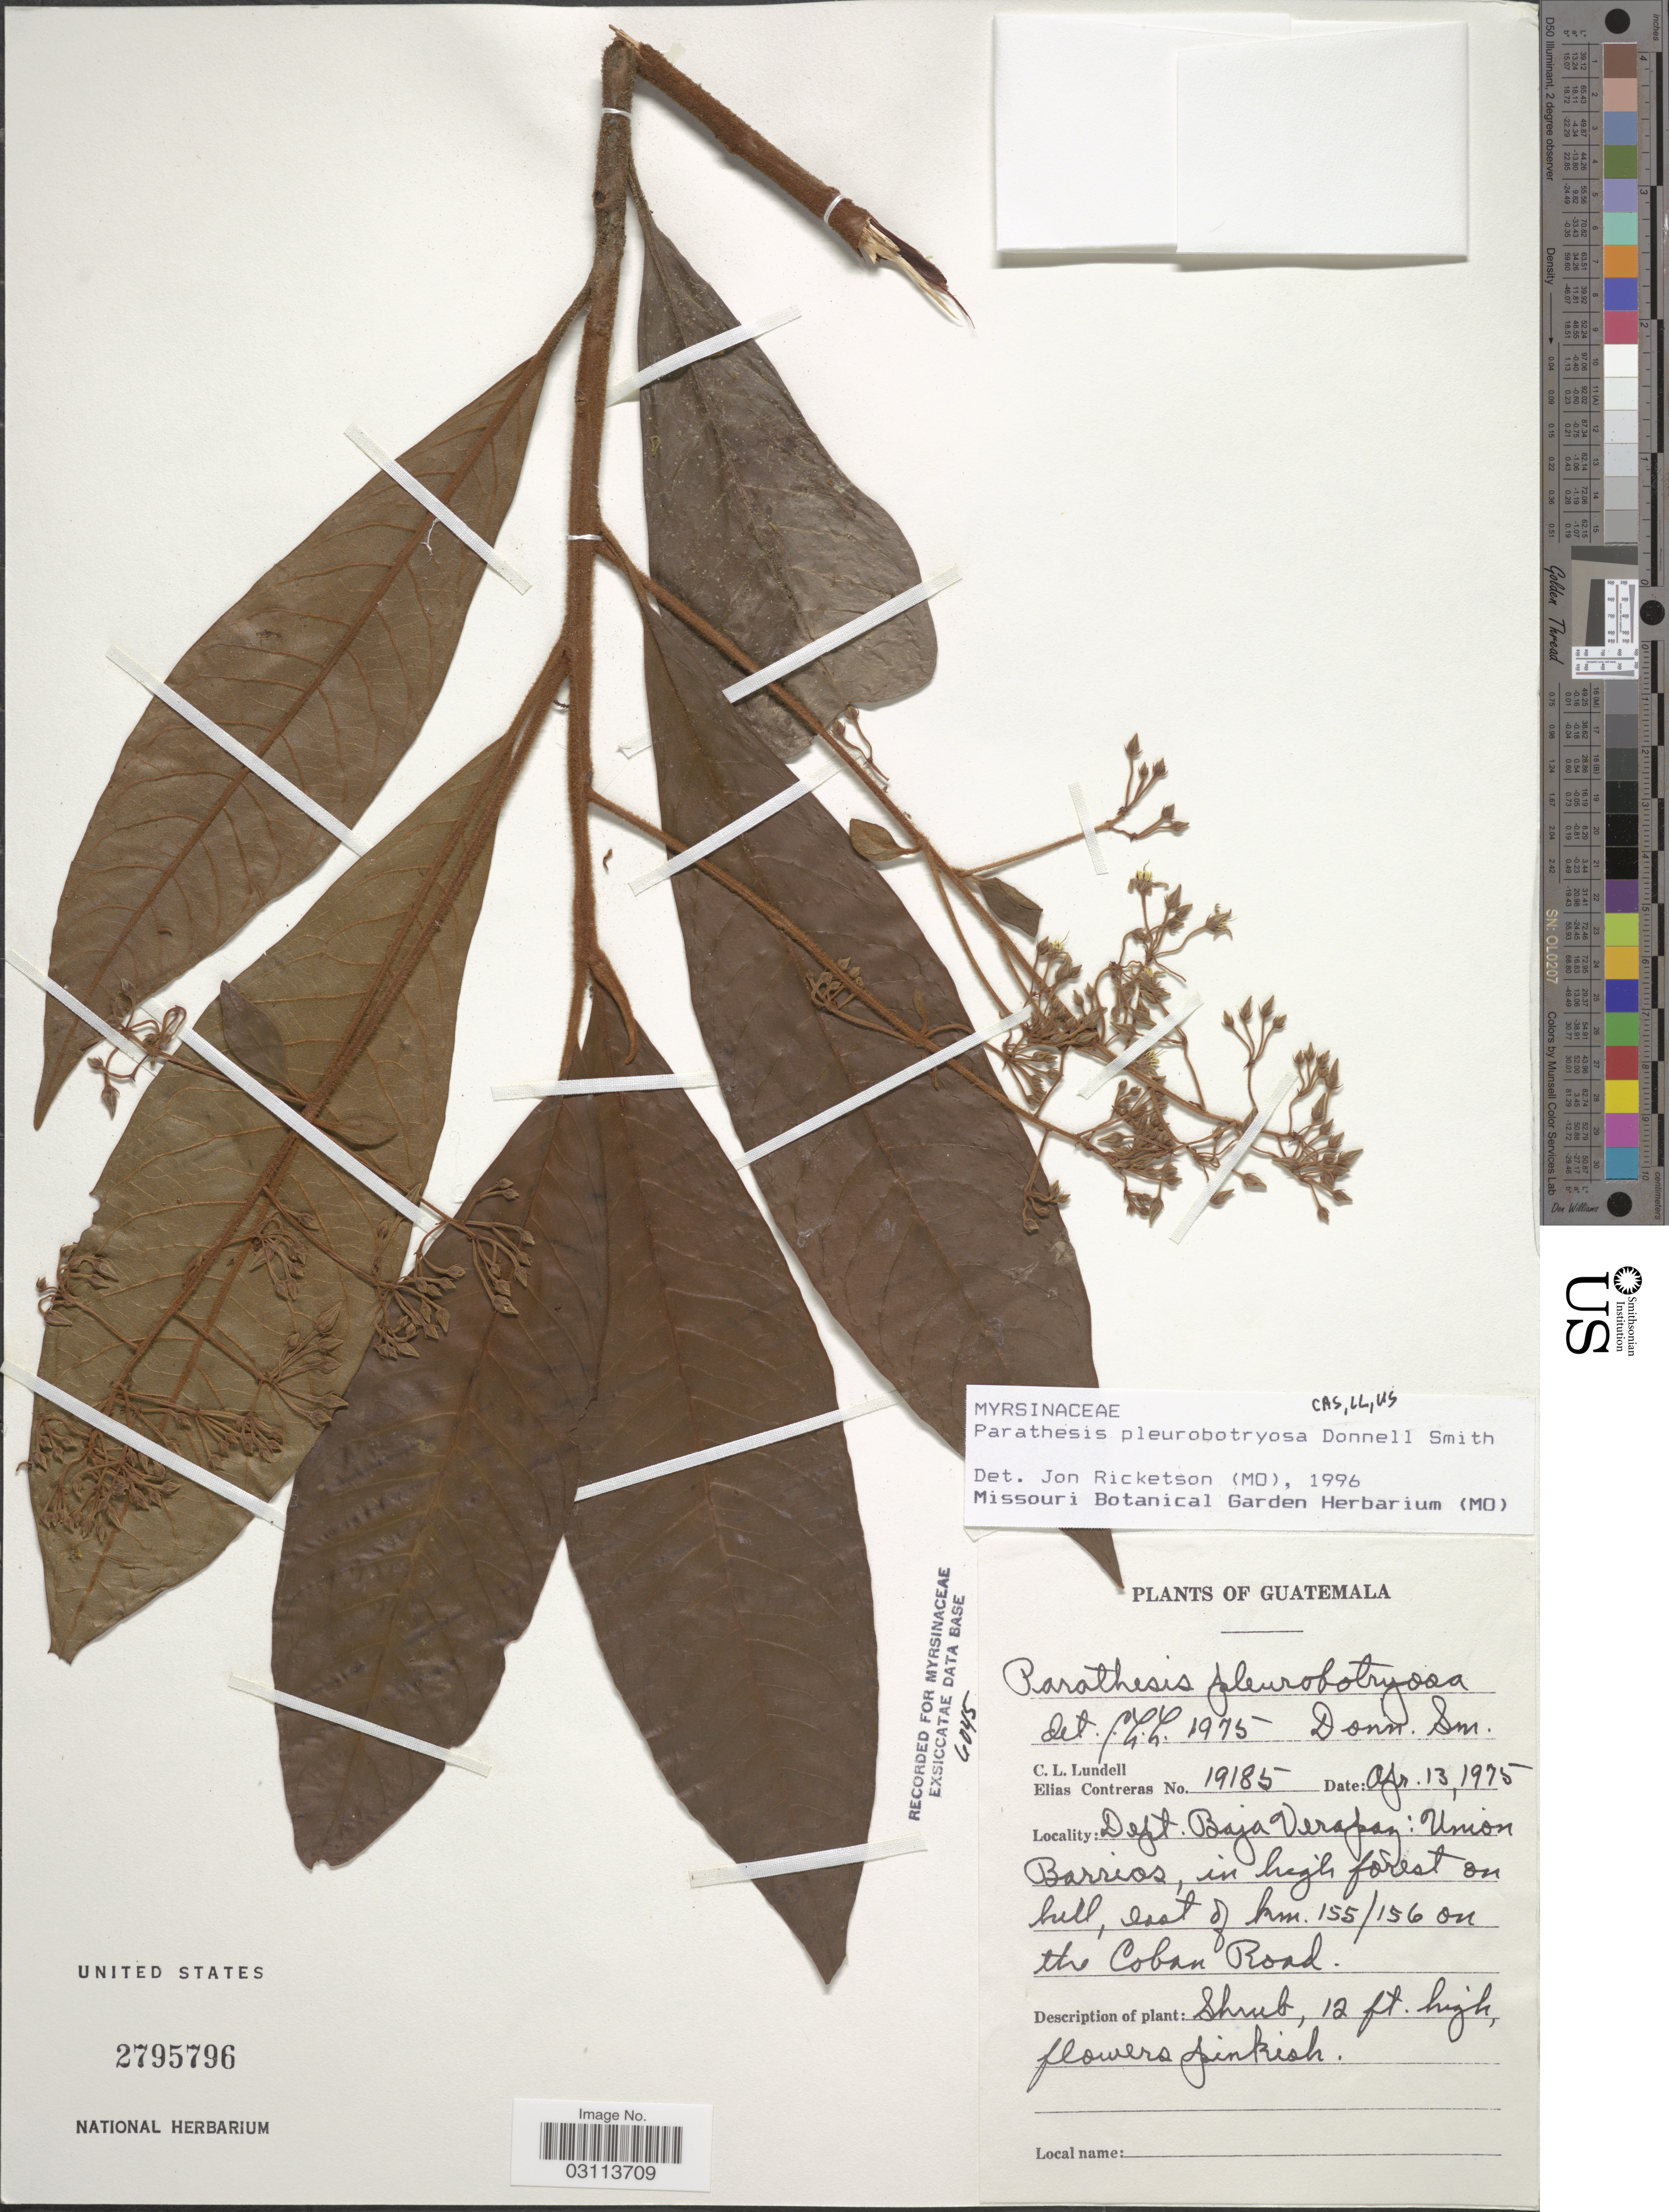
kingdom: Plantae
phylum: Tracheophyta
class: Magnoliopsida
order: Ericales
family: Primulaceae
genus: Parathesis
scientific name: Parathesis pleurobotryosa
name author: Donn. Sm.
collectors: C. L. Lundell & E. Contreras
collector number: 19185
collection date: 1975-04-13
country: Guatemala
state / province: Baja Verapaz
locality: Dept. Baja Verapaz: Union Barrios, in high forest on hill, east of km. 155/156 on the Coban Road.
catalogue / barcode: US 2795796